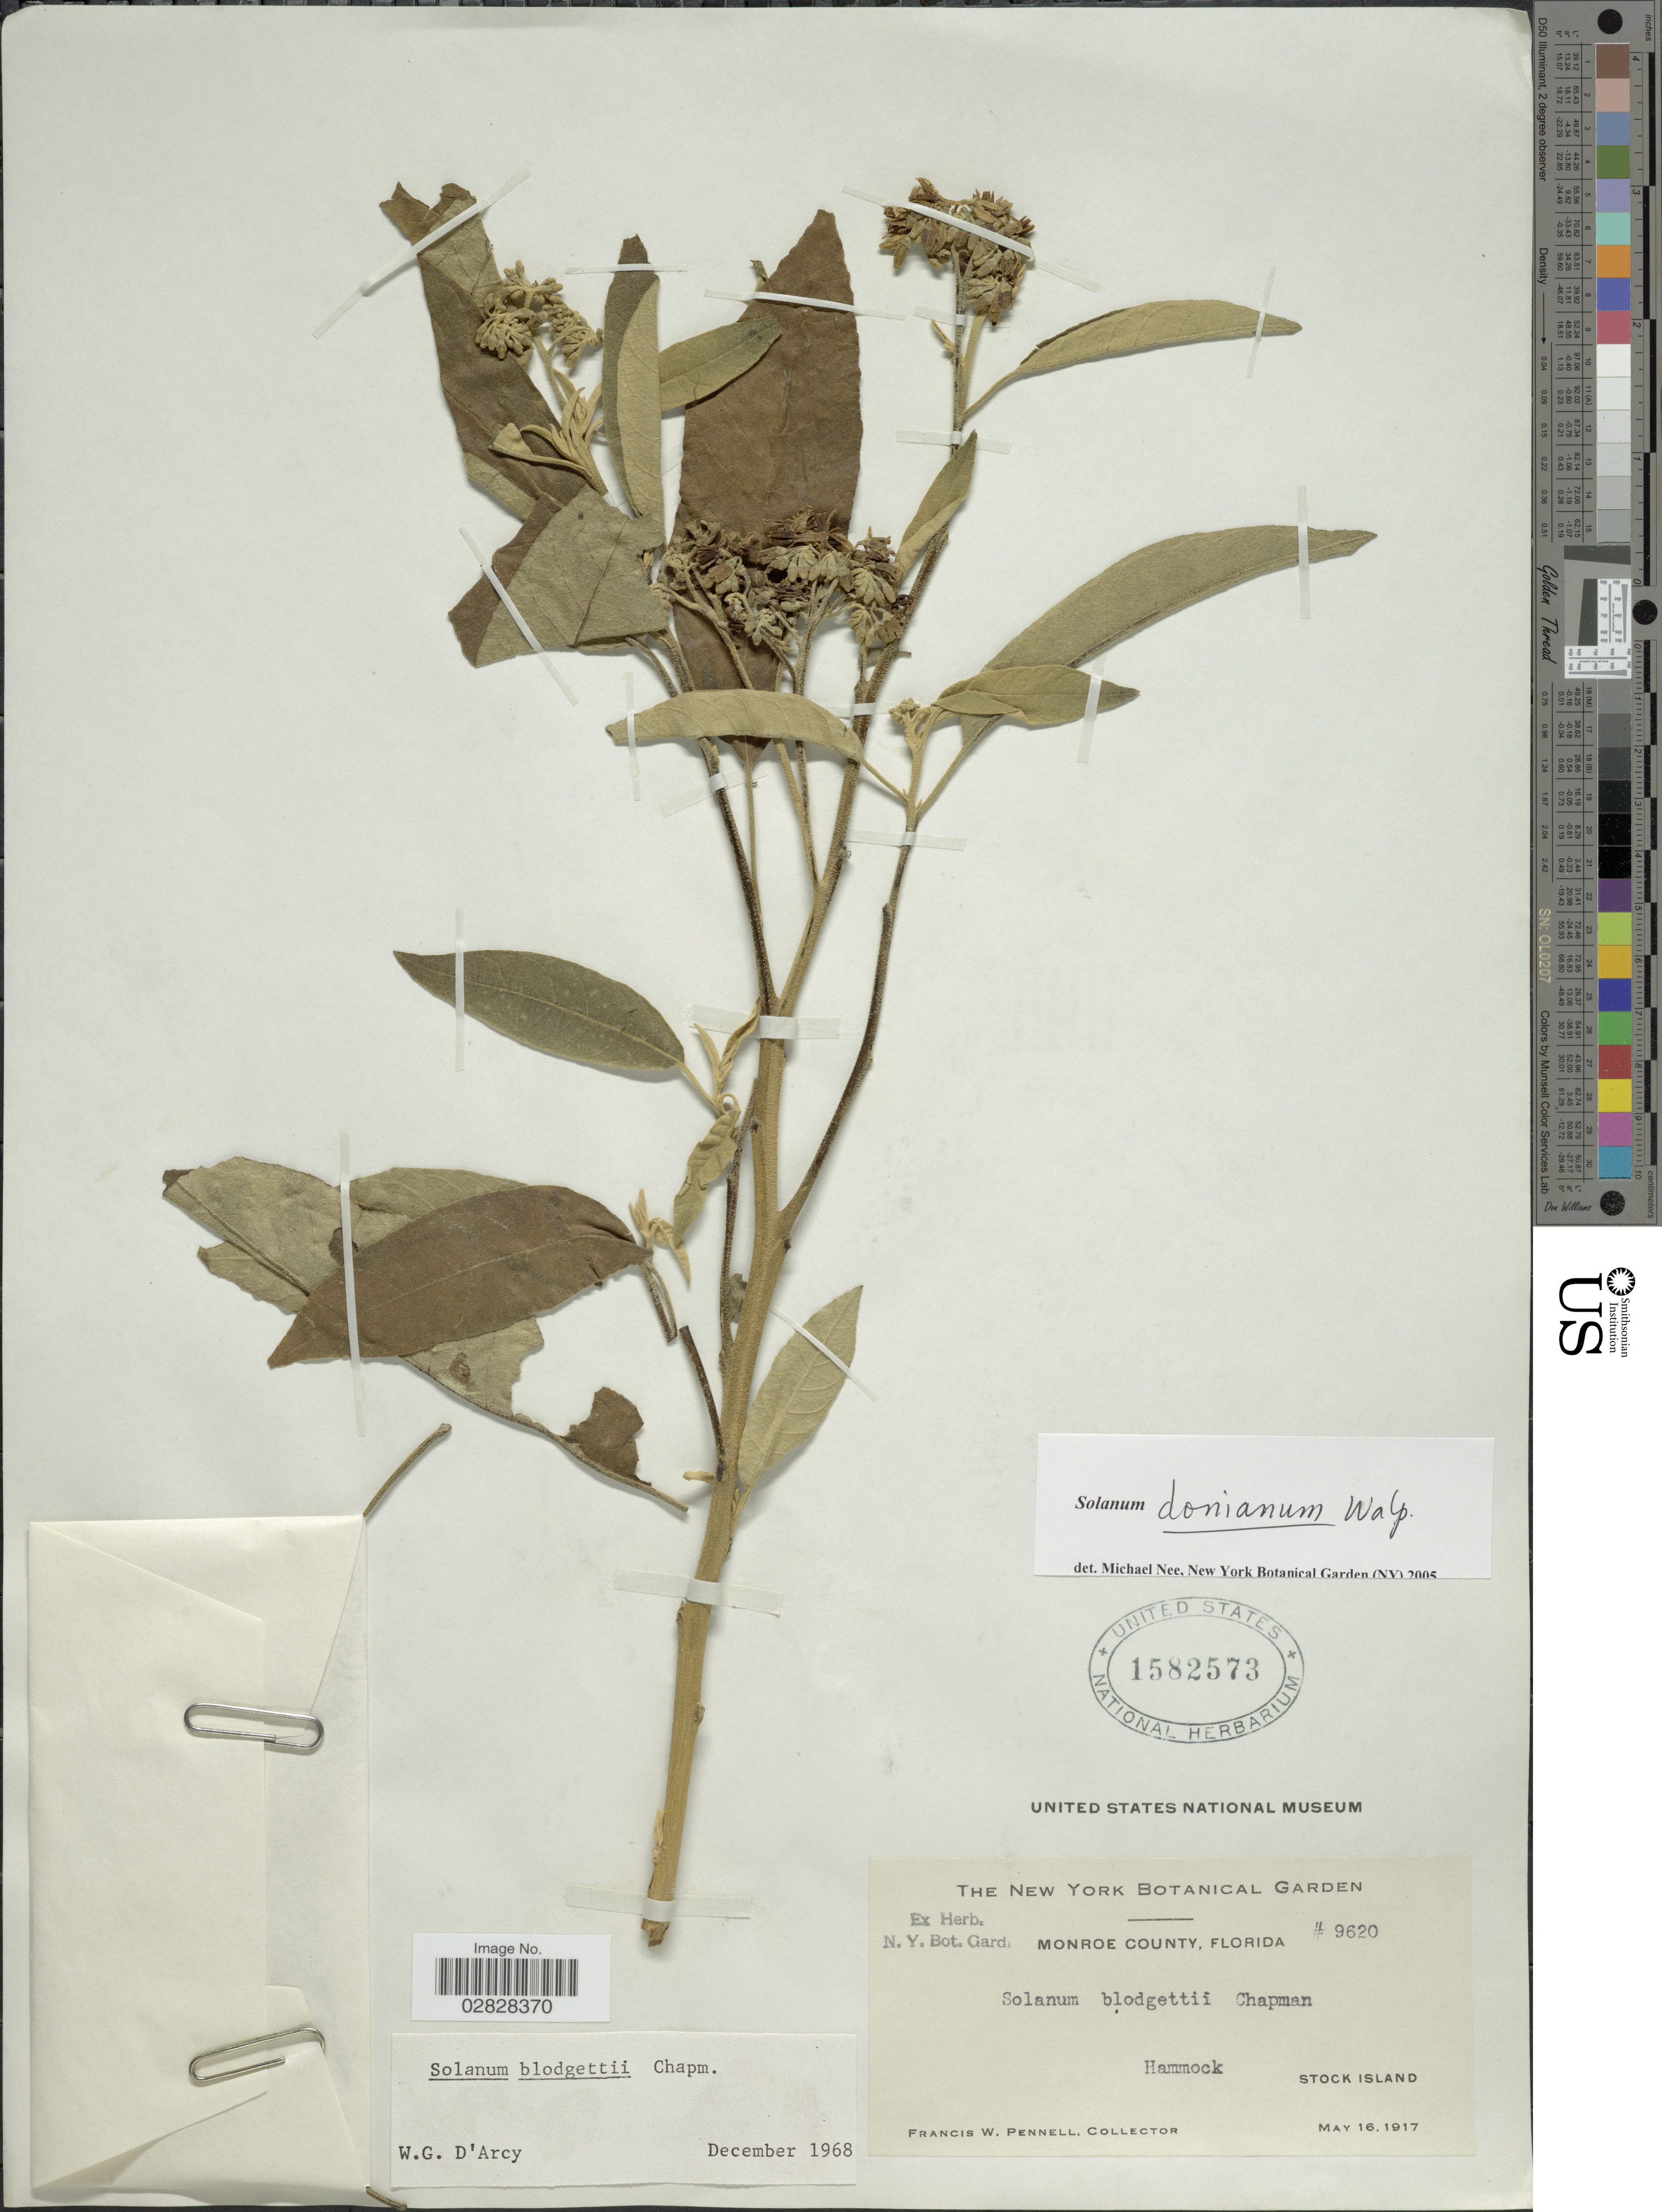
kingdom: Plantae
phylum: Tracheophyta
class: Magnoliopsida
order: Solanales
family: Solanaceae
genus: Solanum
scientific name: Solanum donianum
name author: Walp.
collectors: F. W. Pennell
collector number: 9620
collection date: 1917-05-16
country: United States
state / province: Florida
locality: Monroe County. Hammock Stock Island.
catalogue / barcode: US 1582573